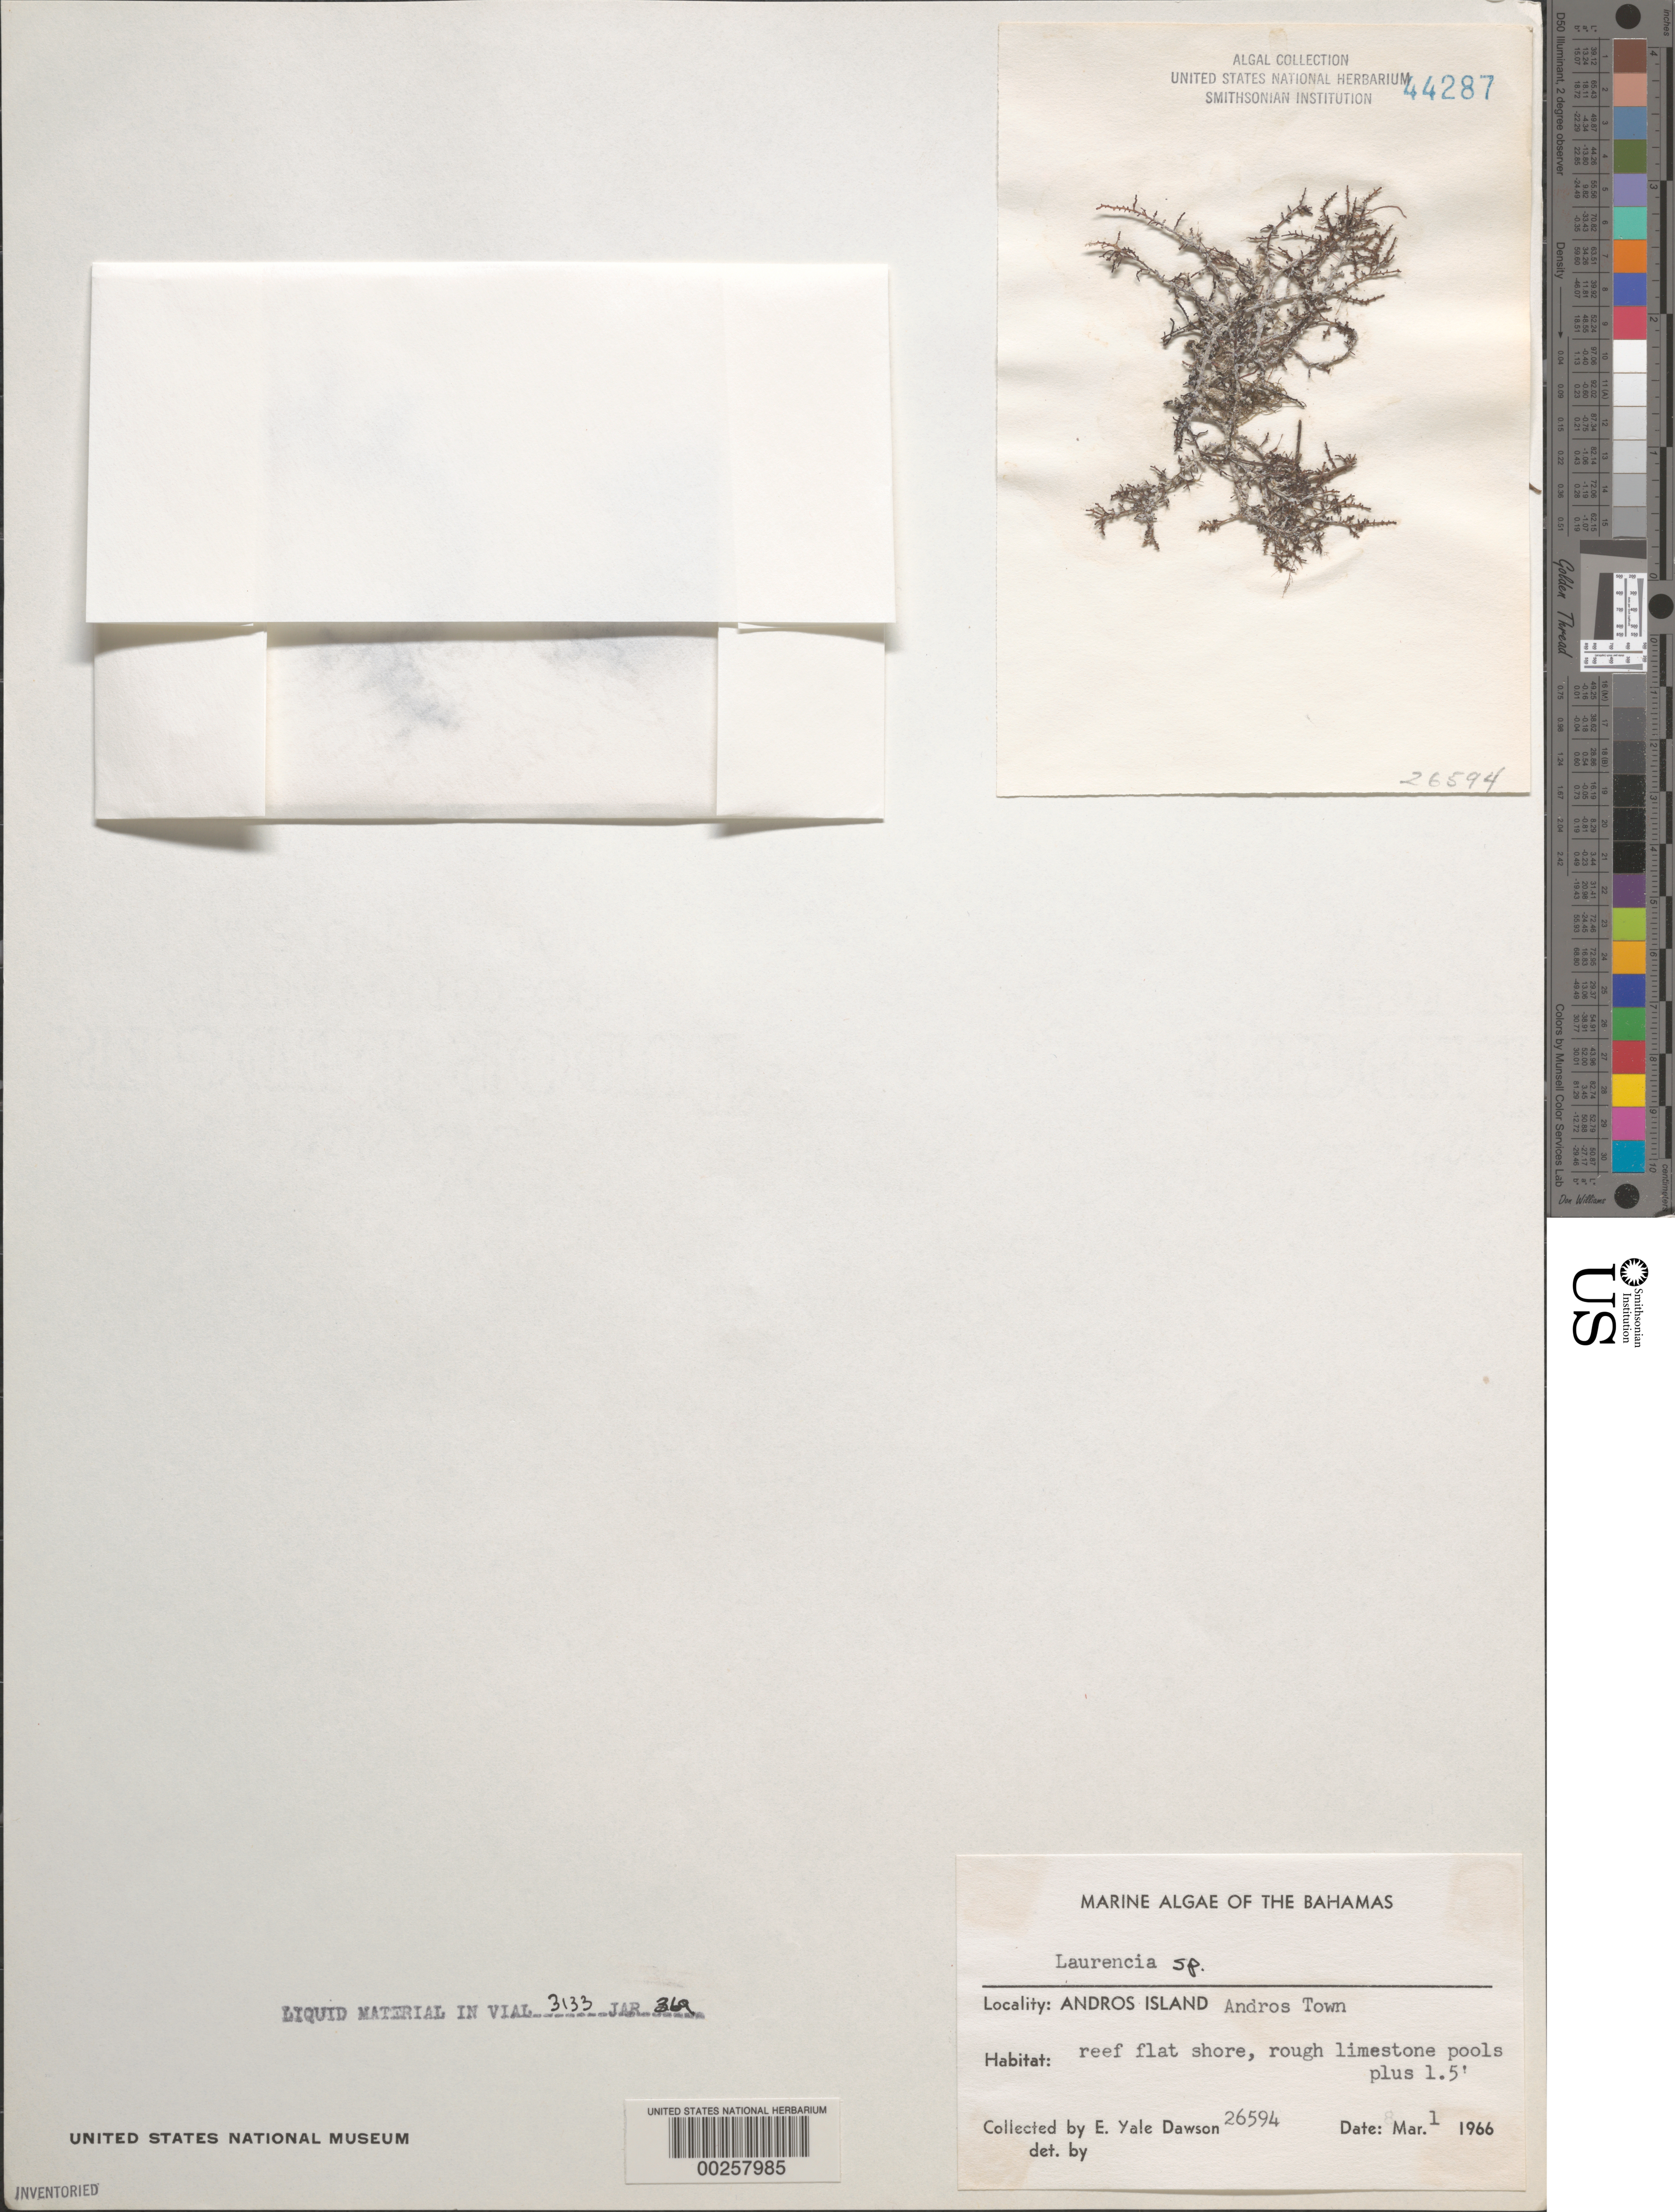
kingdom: Plantae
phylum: Rhodophyta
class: Florideophyceae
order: Ceramiales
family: Rhodomelaceae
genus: Laurencia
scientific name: Laurencia sp.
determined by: Dawson, E. Y.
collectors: E. Y. Dawson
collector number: EYD 26594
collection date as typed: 01 Mar 1966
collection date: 1966-03-01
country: Bahamas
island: Andros Island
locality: Andros Town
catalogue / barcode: US 44287